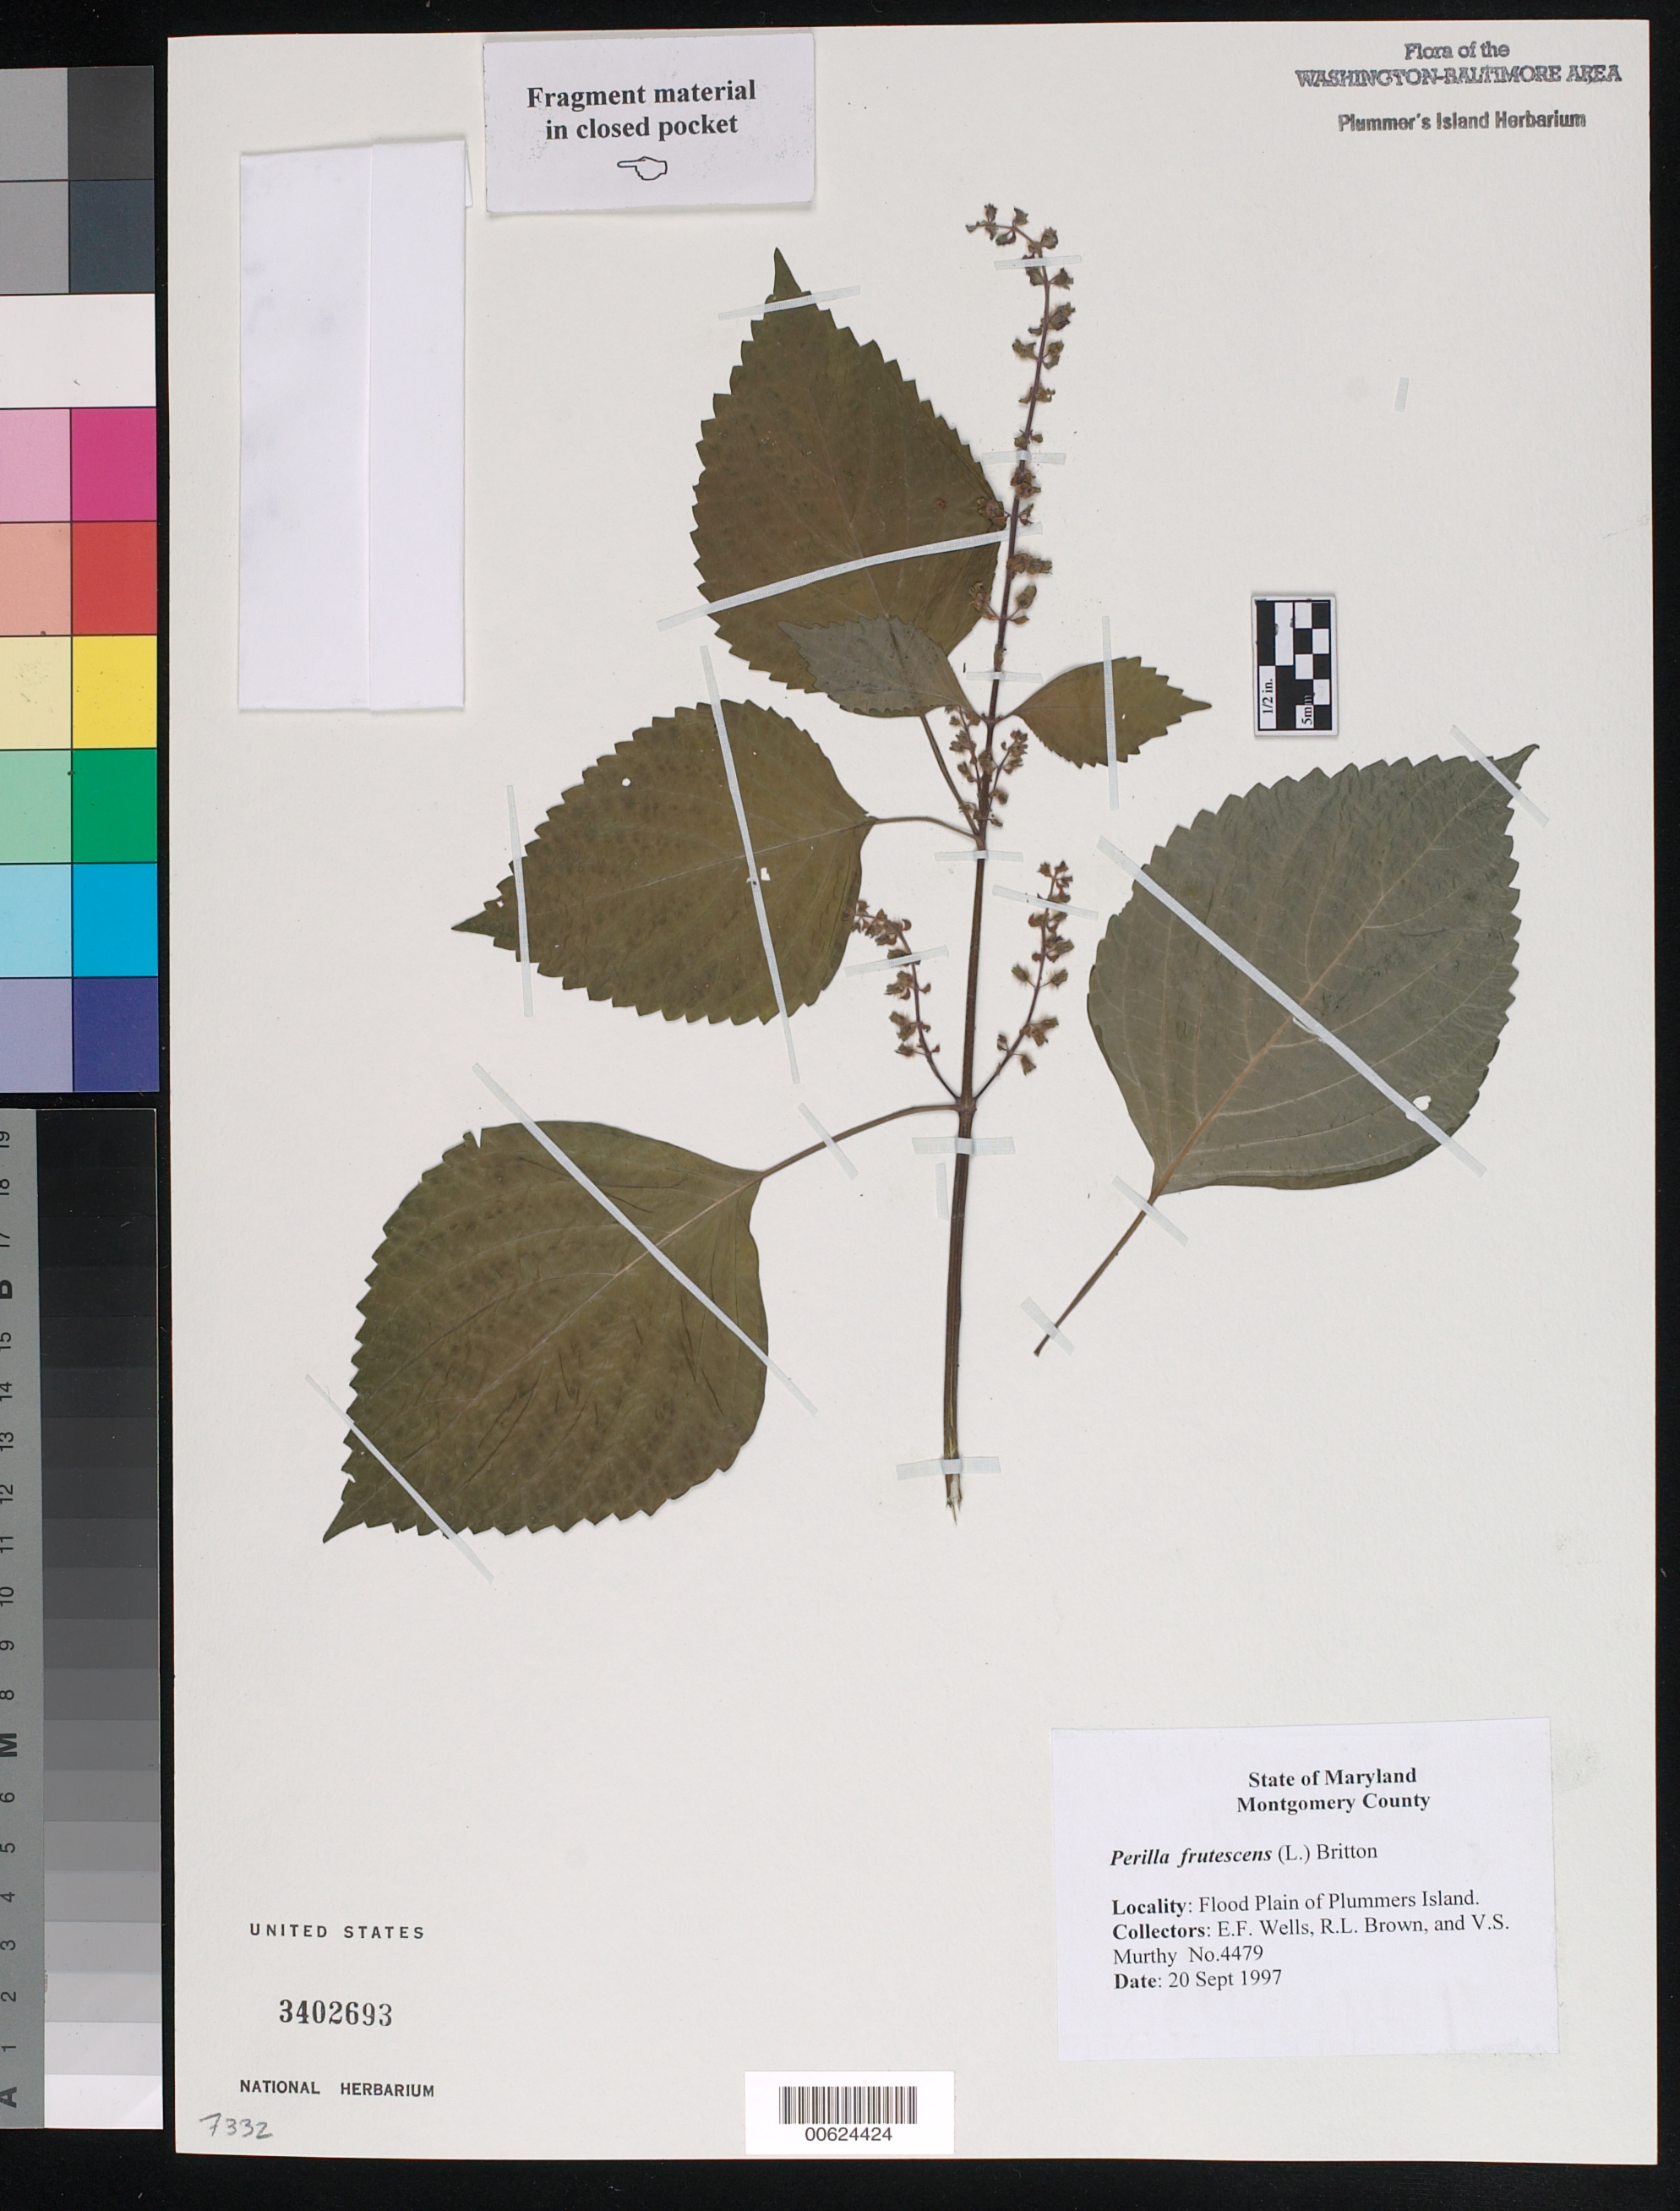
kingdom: Plantae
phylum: Tracheophyta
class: Magnoliopsida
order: Lamiales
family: Lamiaceae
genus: Perilla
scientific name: Perilla frutescens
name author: (L.) Britton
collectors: E. F. Wells, R. L. Brown & V. S. Murthy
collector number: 4479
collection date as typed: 20 Sep 1997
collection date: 1997-09-20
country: United States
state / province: Maryland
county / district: Montgomery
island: Plummers Island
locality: Flood plain of Plummers Island Plummers Island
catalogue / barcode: US 3402693